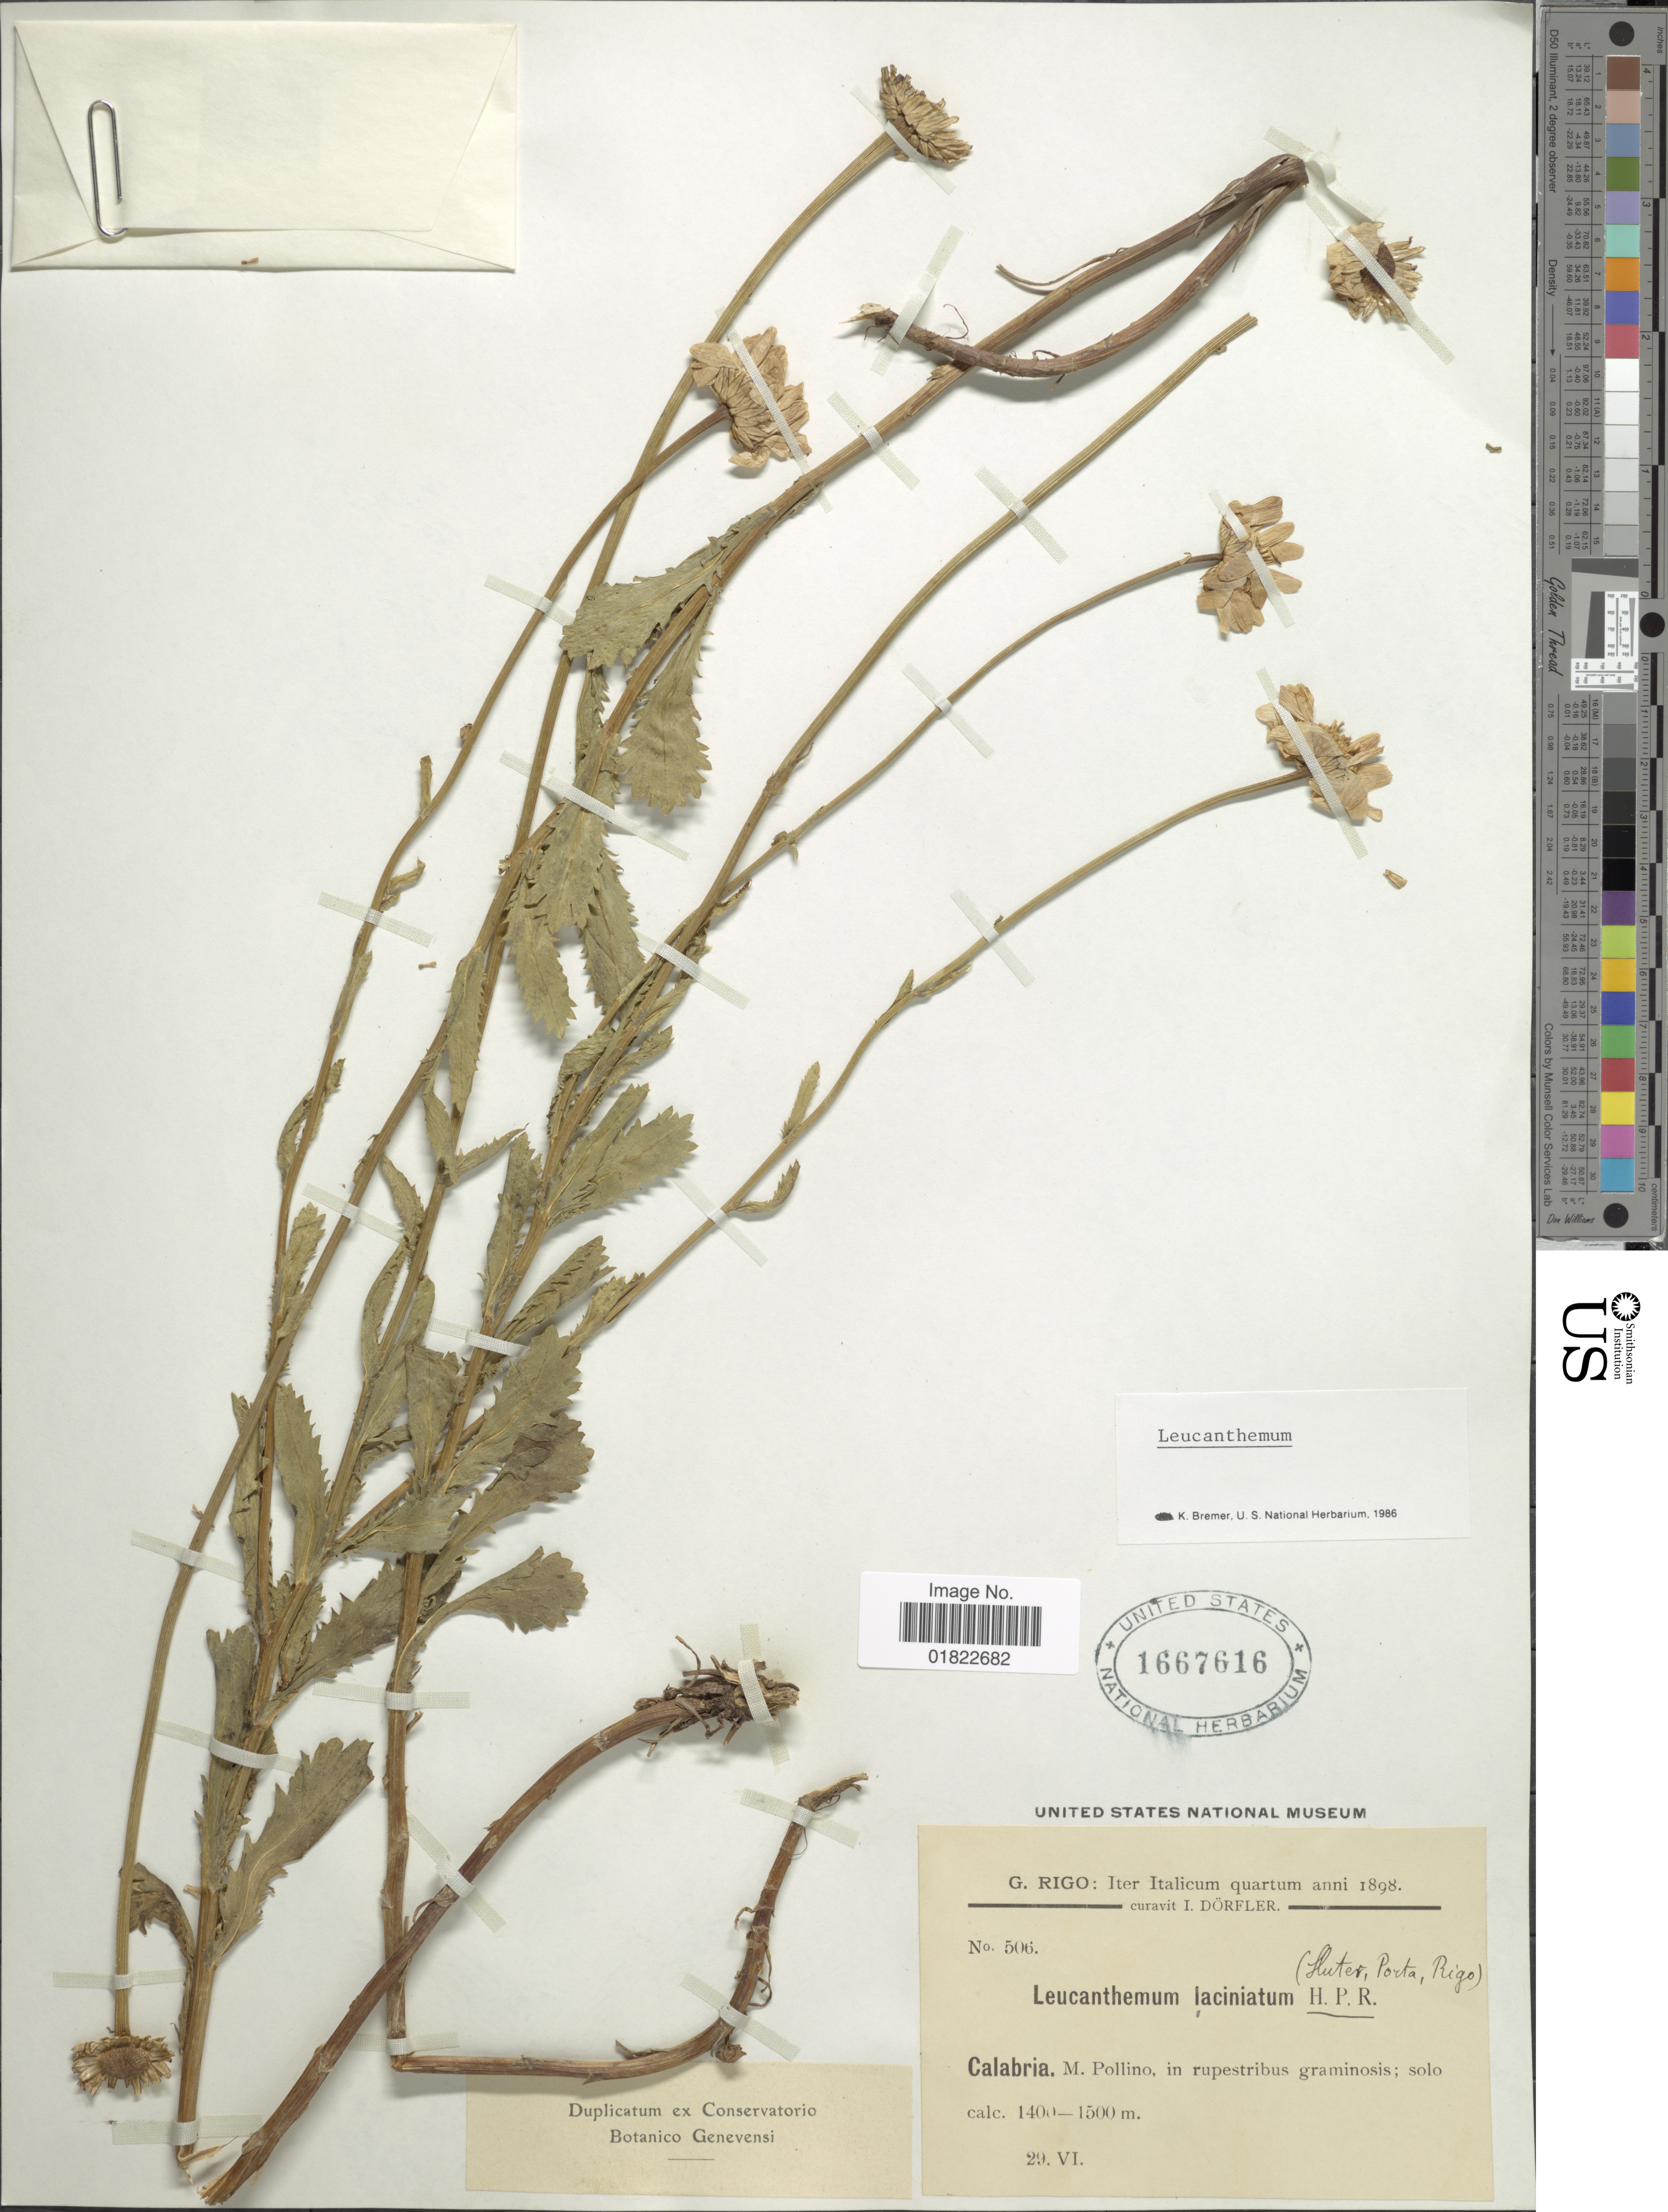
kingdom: Plantae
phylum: Tracheophyta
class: Magnoliopsida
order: Asterales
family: Asteraceae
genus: Leucanthemum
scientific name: Leucanthemum laciniatum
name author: Huter ex & Rigo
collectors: G. Rigo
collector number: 506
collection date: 1898-06-29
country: Italy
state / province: Calabria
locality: Calabria. M. Pollino, in rupestribus graminosis.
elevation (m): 1400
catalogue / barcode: US 1667616